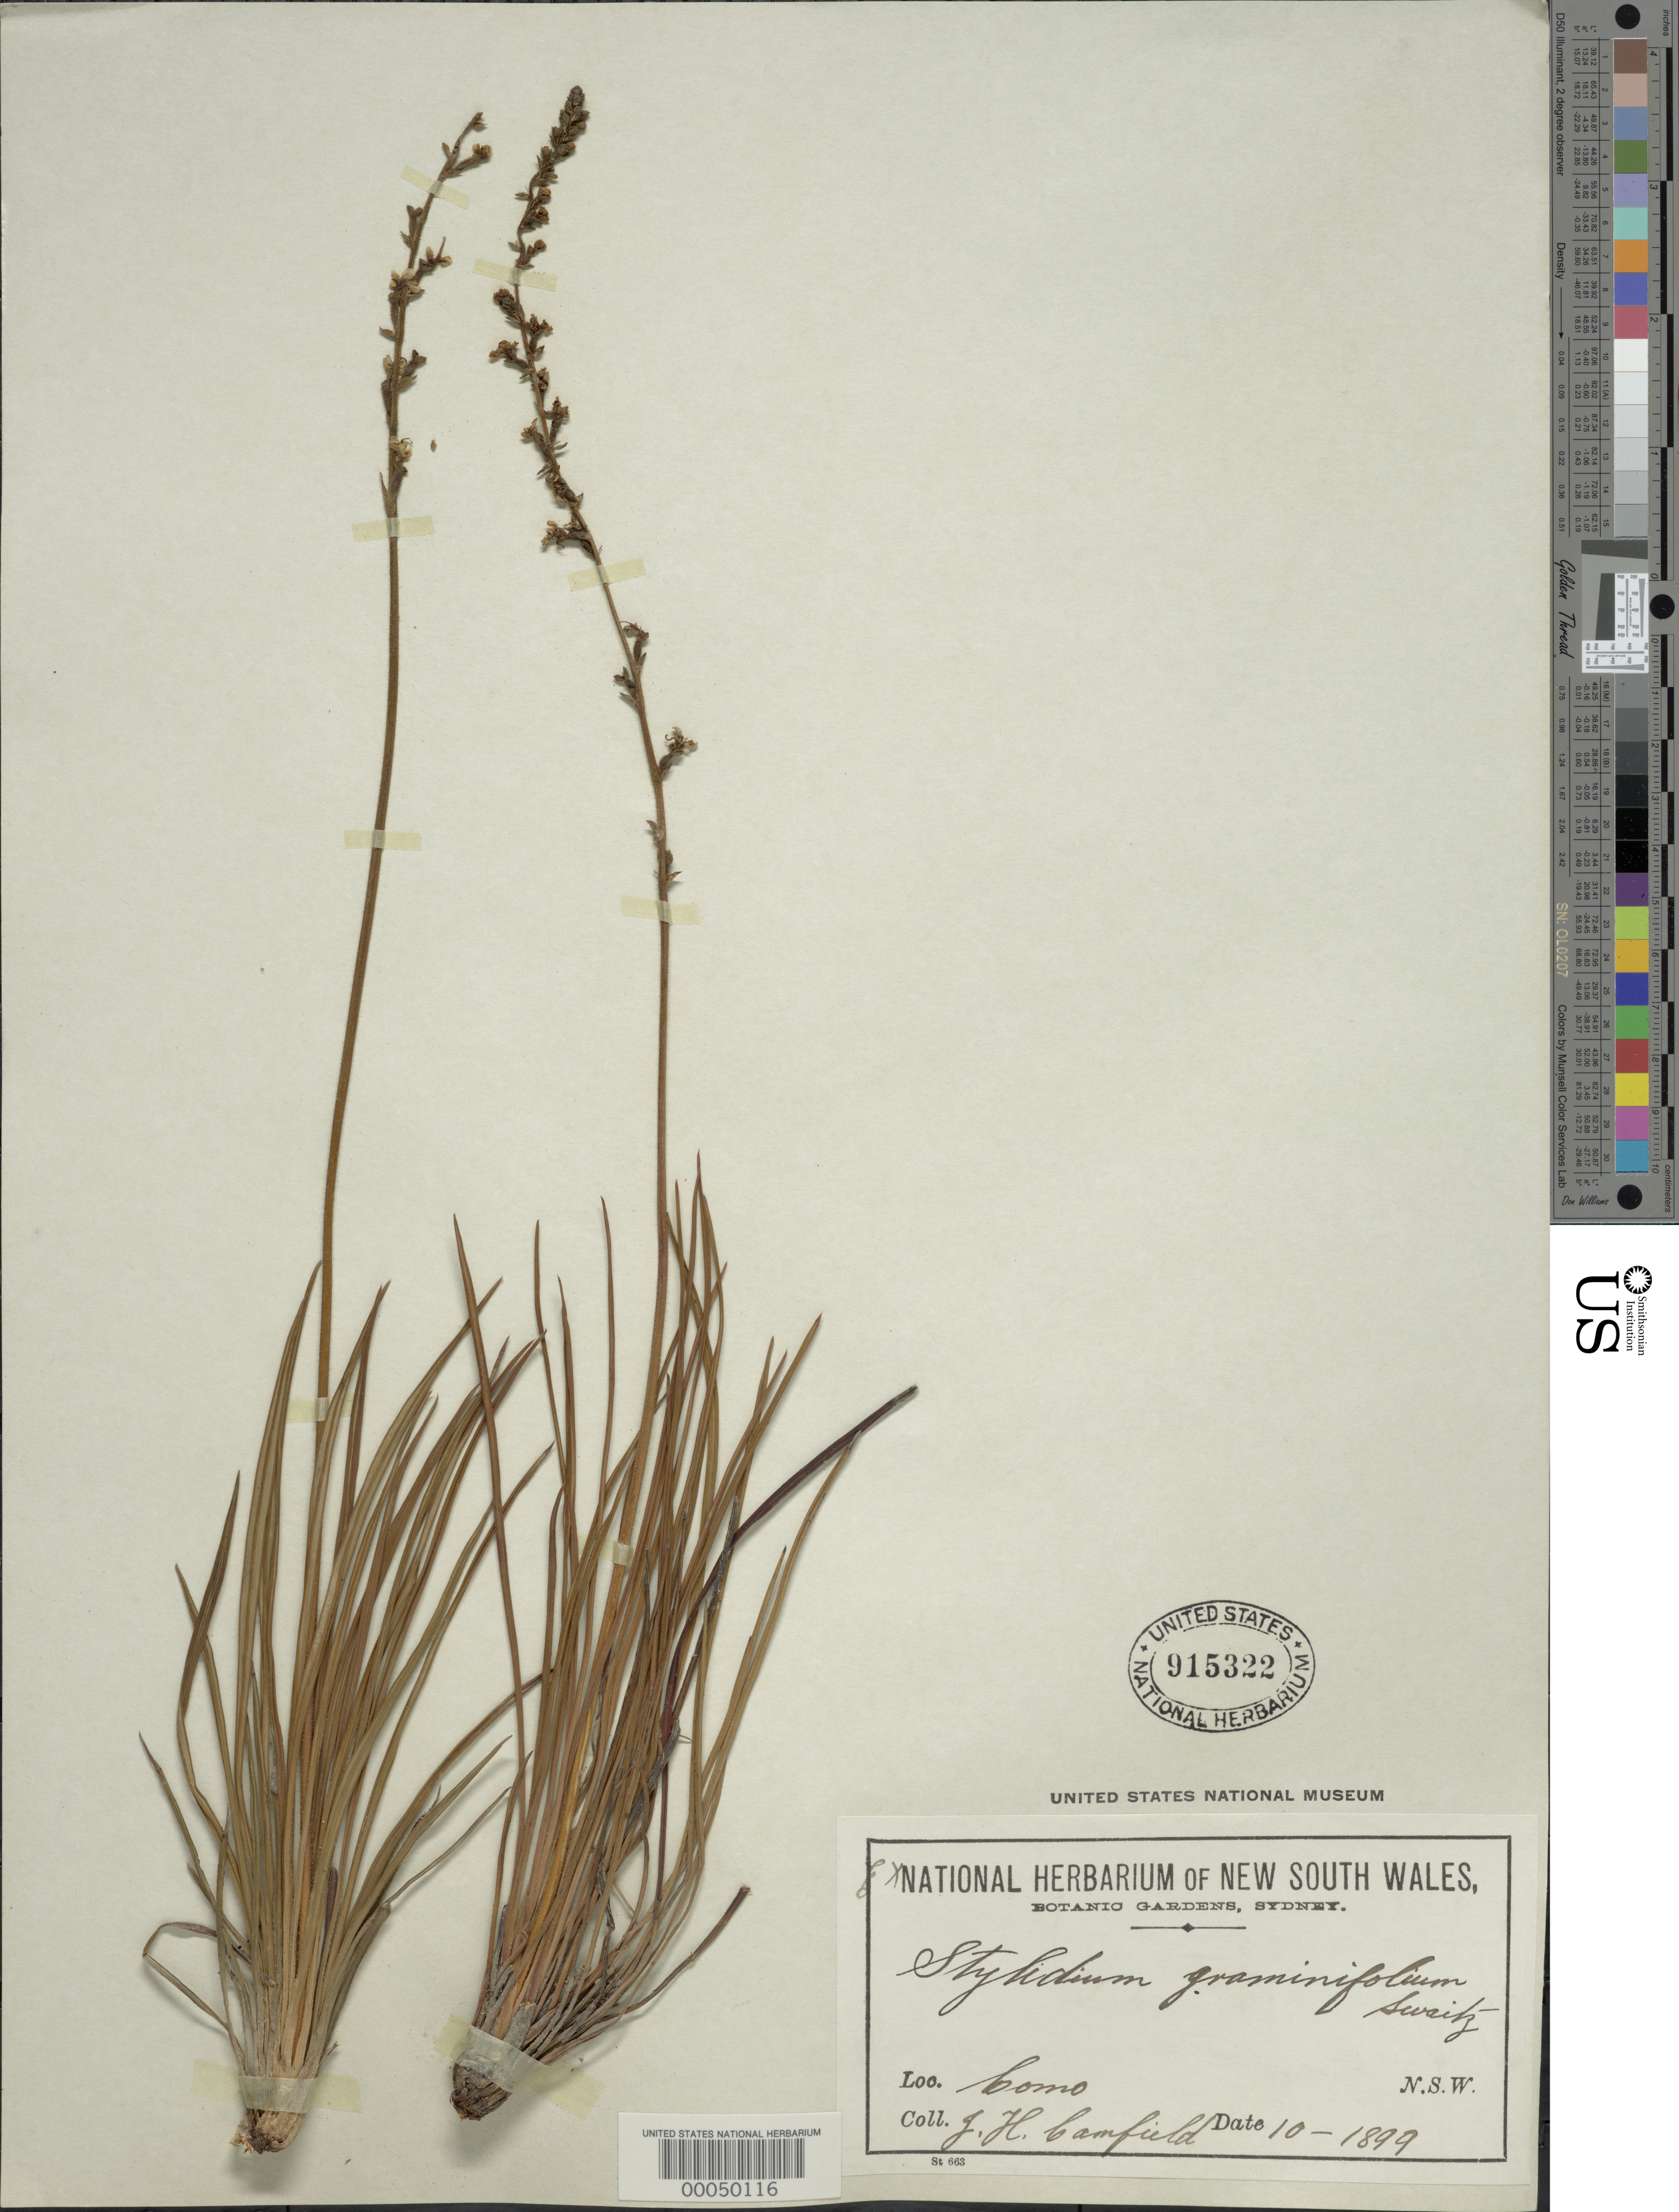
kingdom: Plantae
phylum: Tracheophyta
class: Magnoliopsida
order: Asterales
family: Stylidiaceae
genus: Stylidium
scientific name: Stylidium graminifolium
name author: Sw. ex Willd.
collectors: J. Camfield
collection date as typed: Oct 1899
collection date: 1899-10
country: Australia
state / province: New South Wales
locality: Como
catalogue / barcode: US 915322